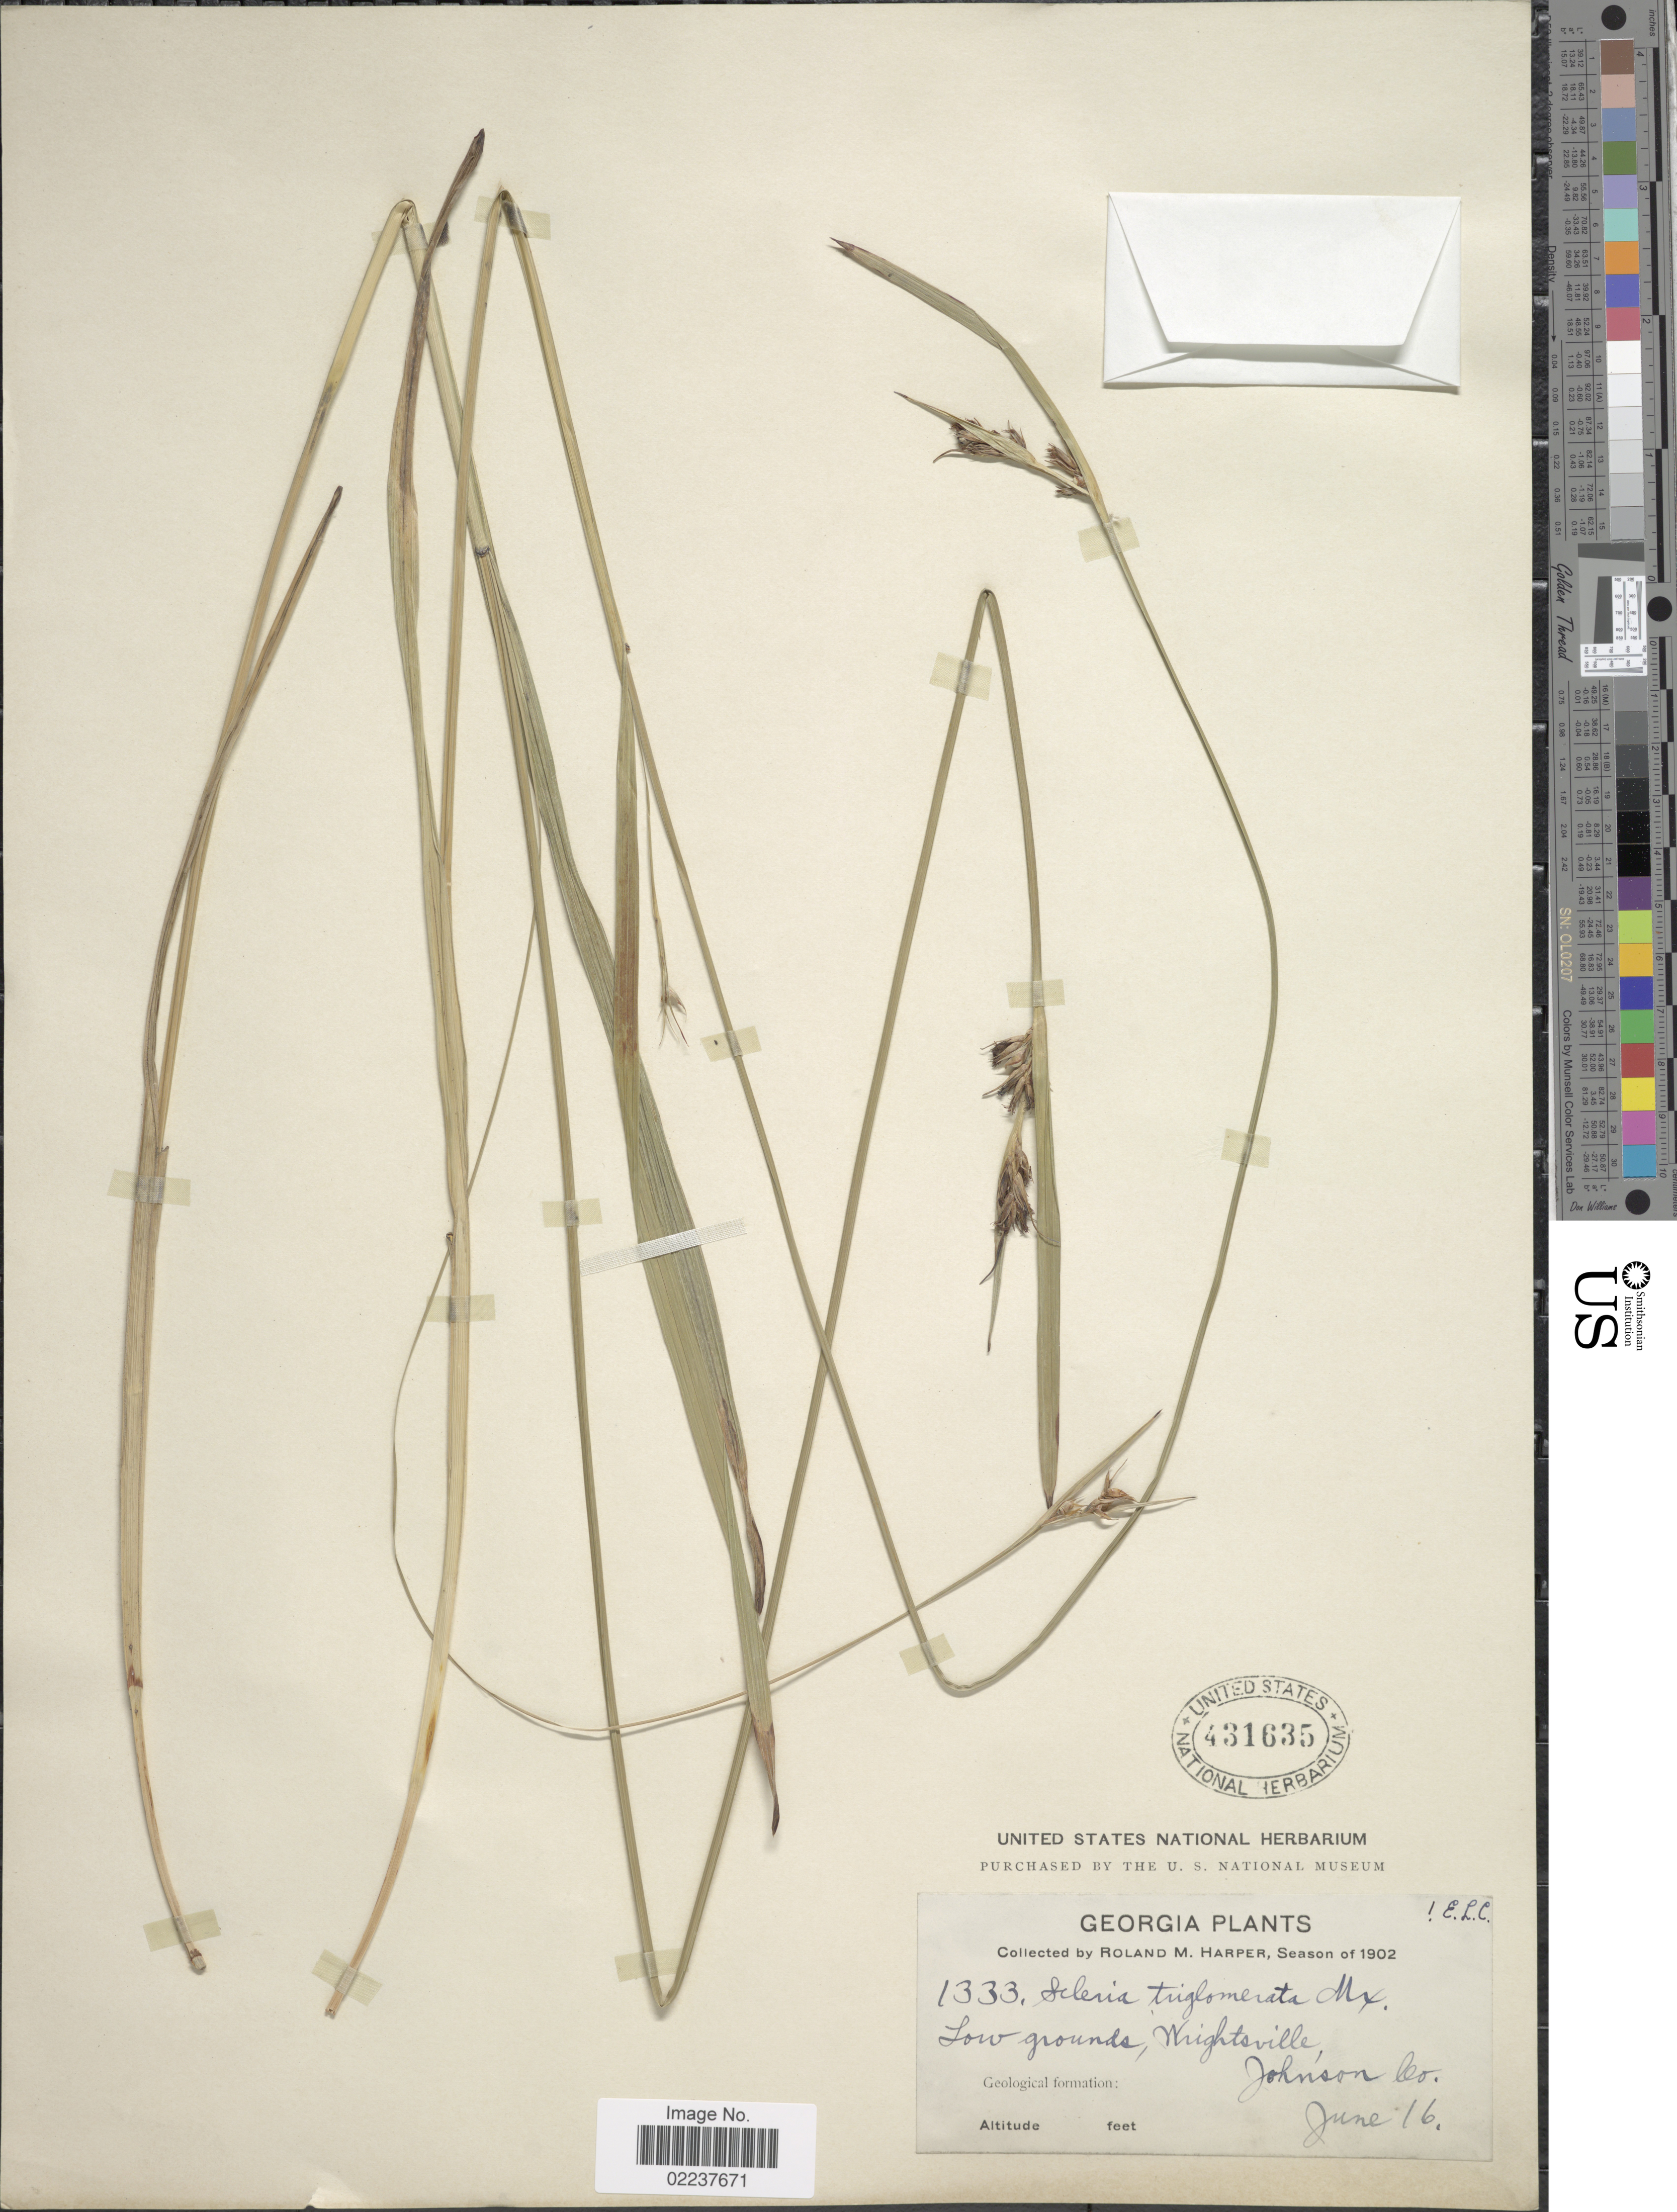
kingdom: Plantae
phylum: Tracheophyta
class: Liliopsida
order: Poales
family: Cyperaceae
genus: Scleria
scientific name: Scleria triglomerata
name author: Michx.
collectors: R. M. Harper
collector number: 1333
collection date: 1902-06-16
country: United States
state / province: Georgia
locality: Wrightsville, Johnson Co.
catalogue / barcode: US 431635